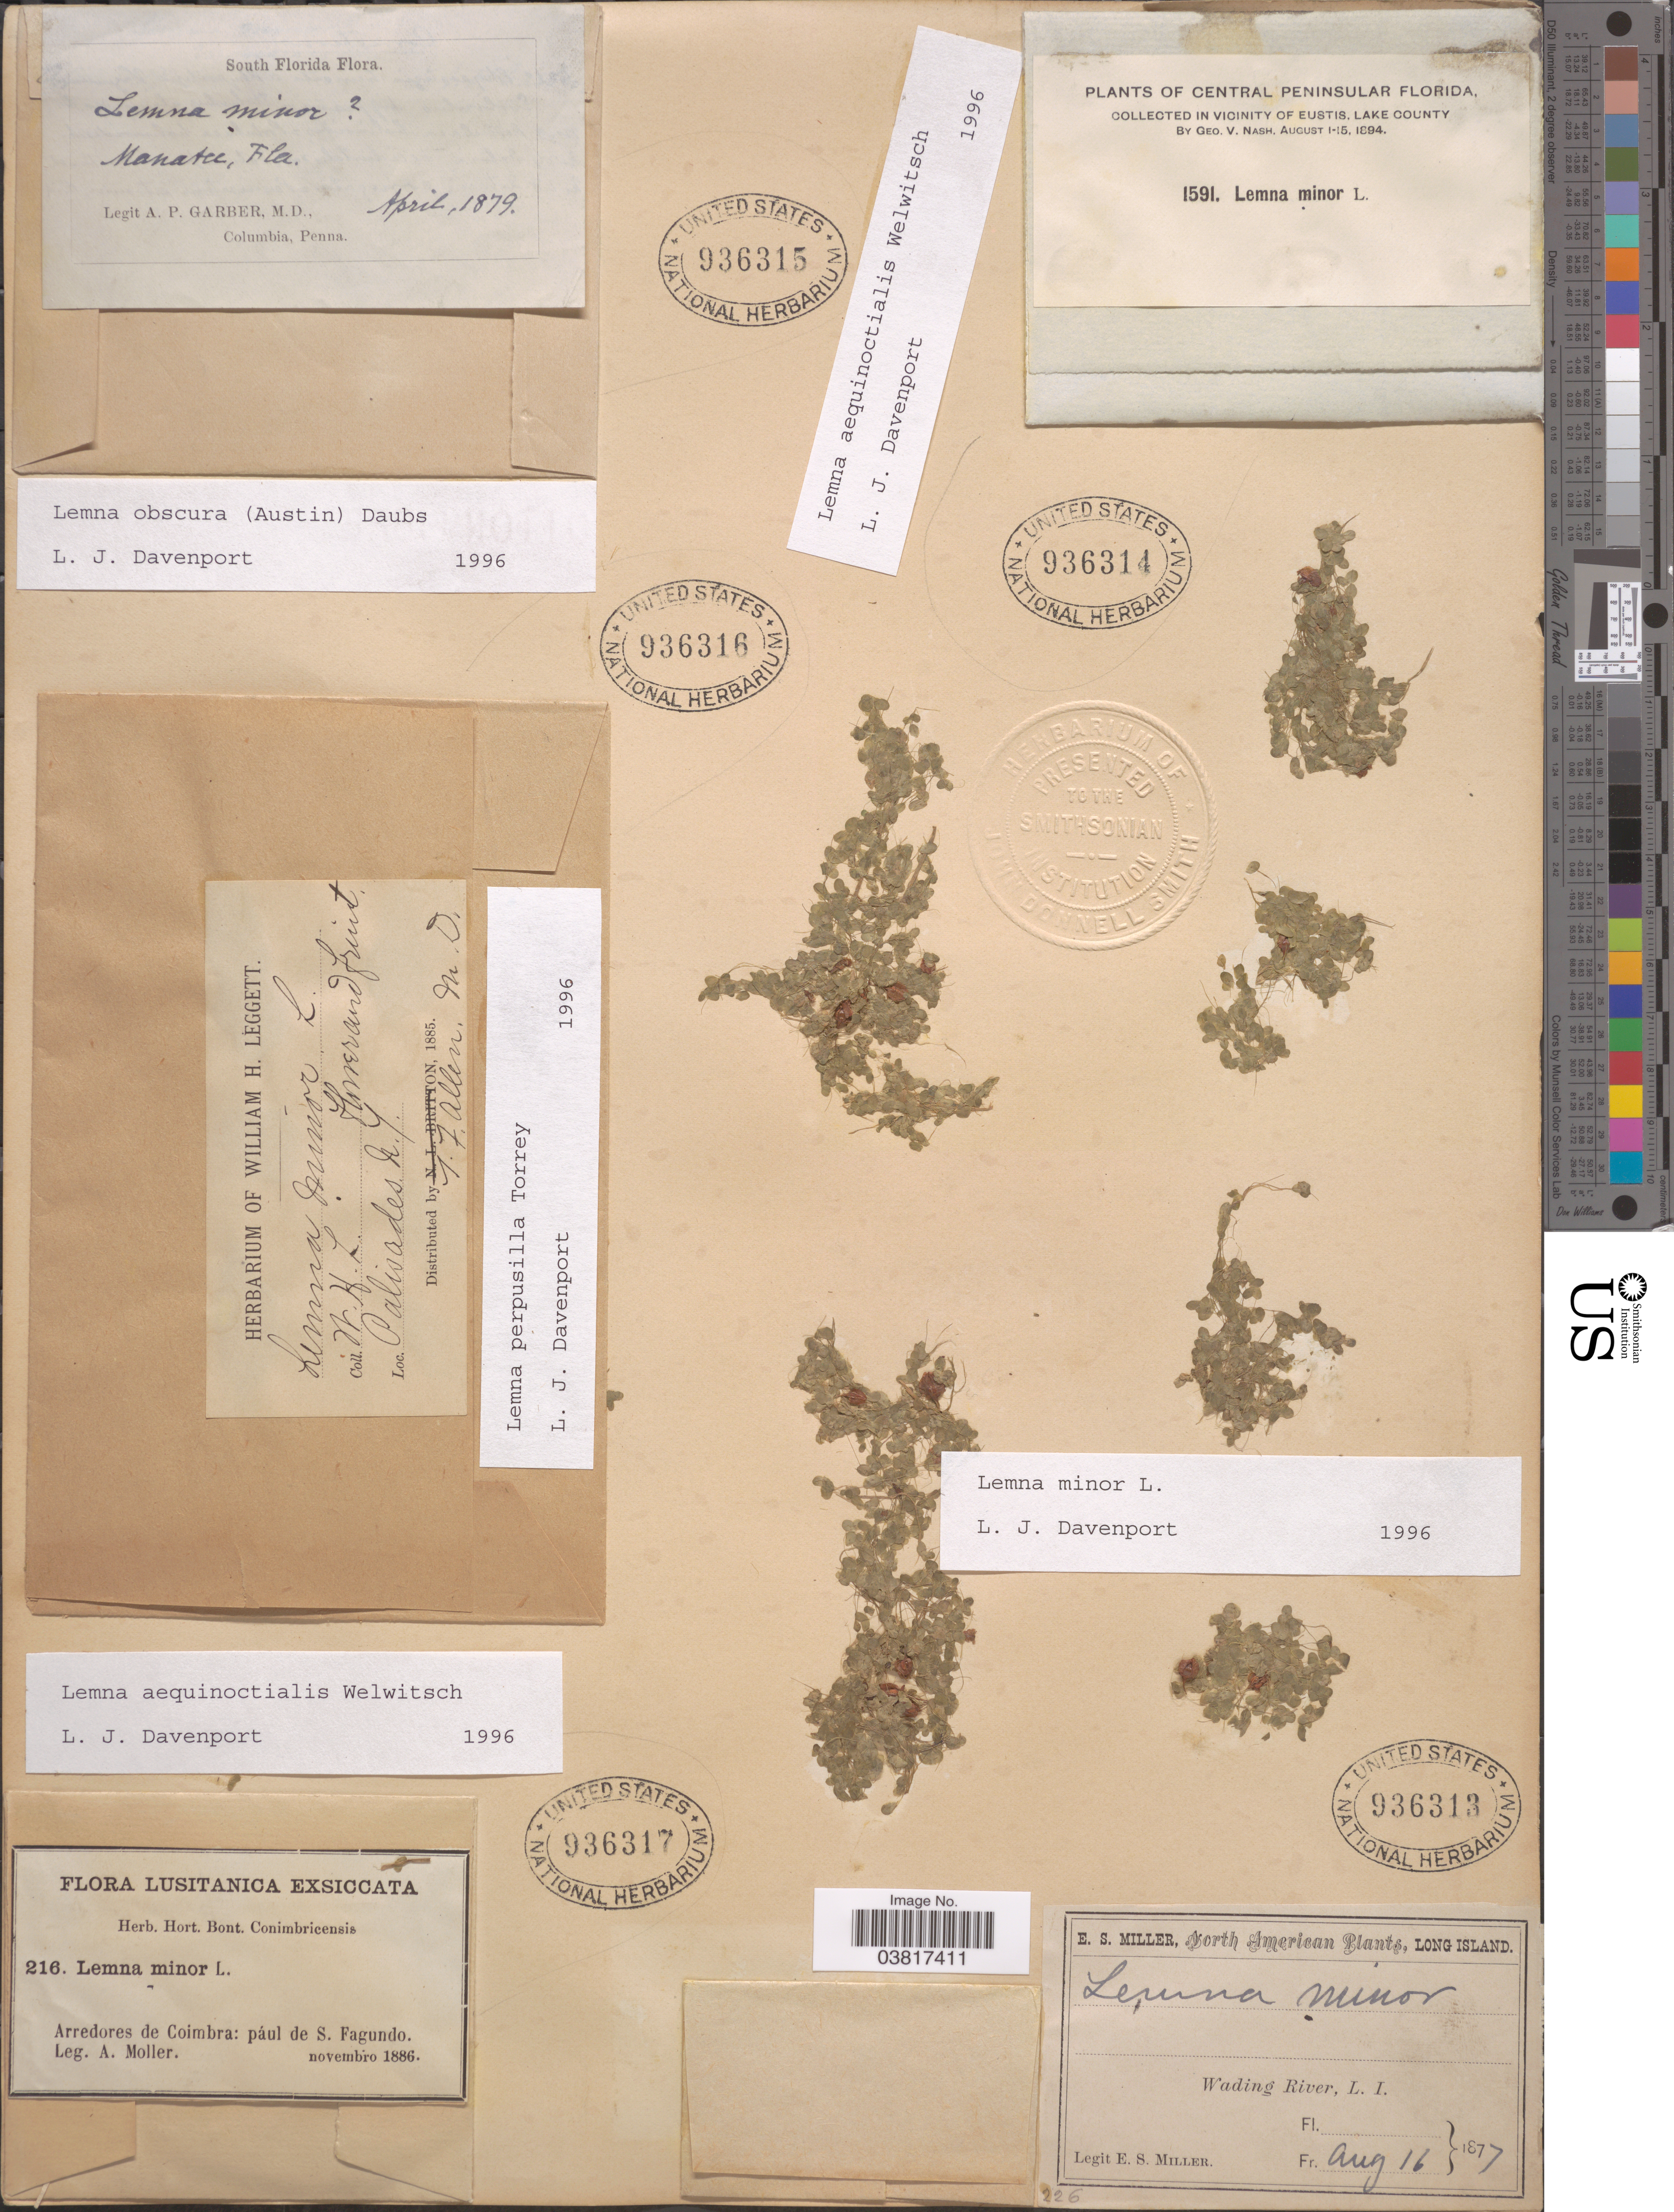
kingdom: Plantae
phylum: Tracheophyta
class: Liliopsida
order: Alismatales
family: Araceae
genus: Lemna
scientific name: Lemna minor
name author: L.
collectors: E. S. Miller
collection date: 1877-08-16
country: United States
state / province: New York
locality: Wading River, L.I.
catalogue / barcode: US 936313